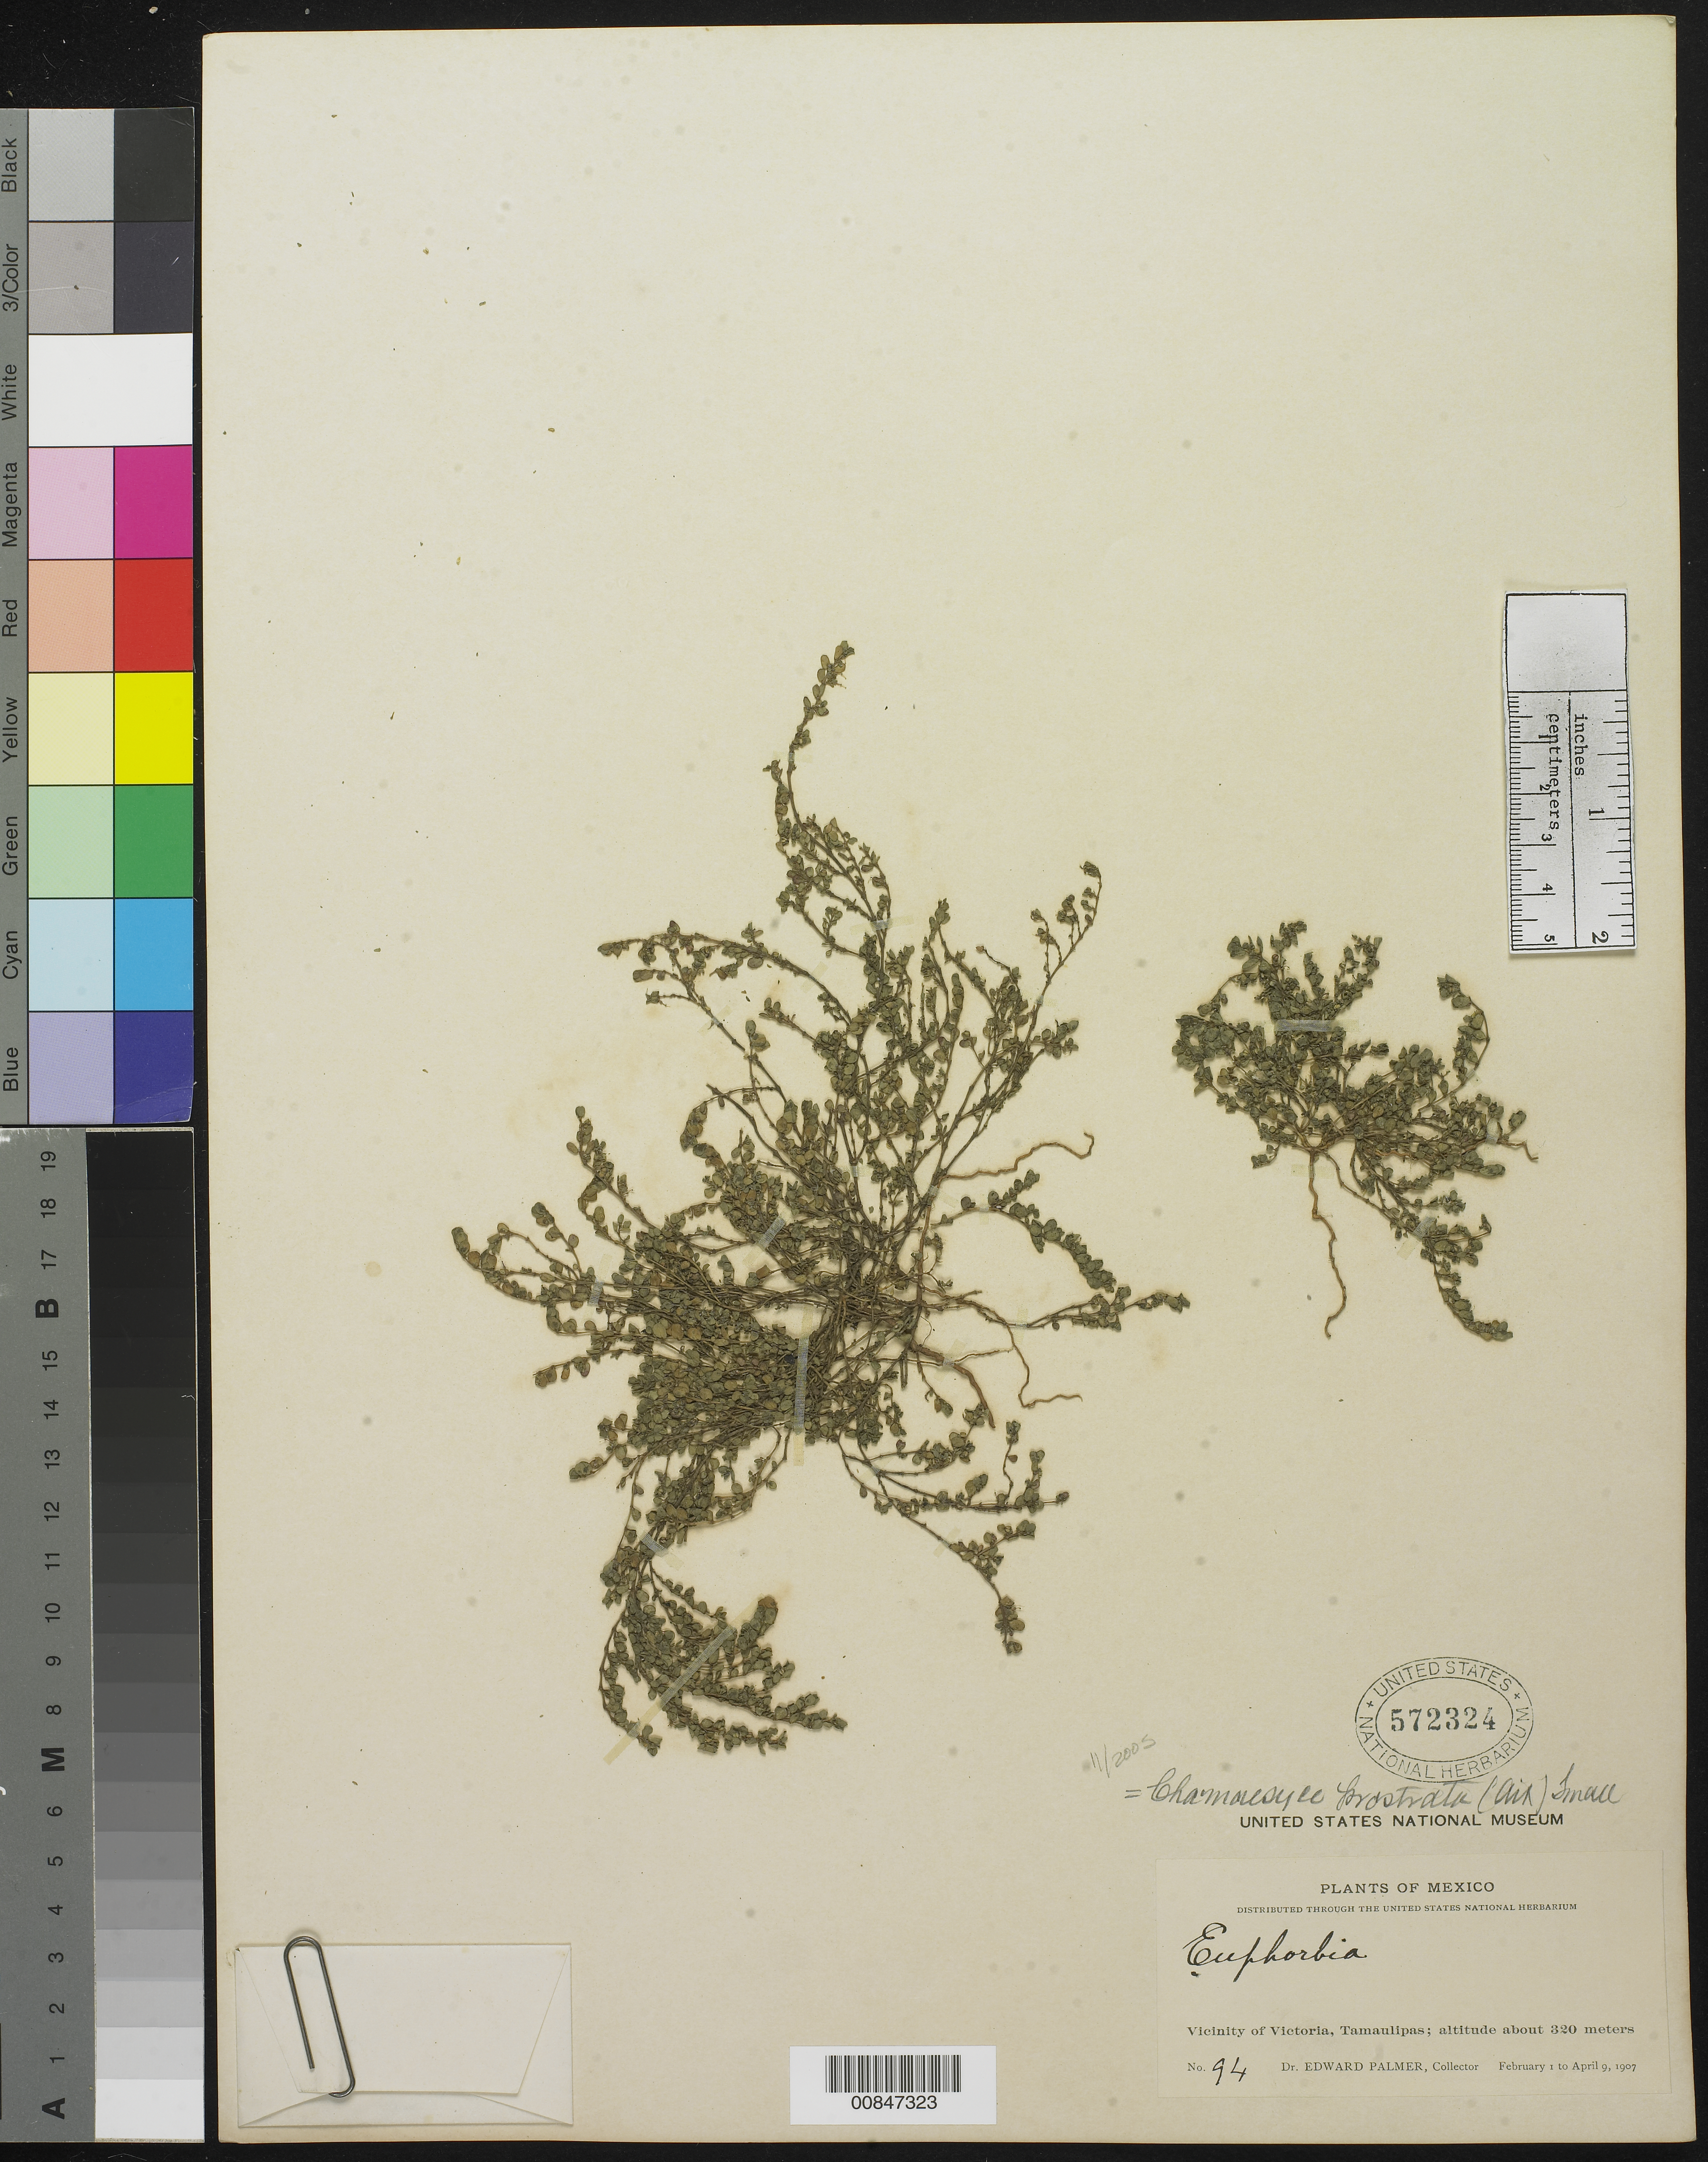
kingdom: Plantae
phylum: Tracheophyta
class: Magnoliopsida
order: Malpighiales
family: Euphorbiaceae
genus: Euphorbia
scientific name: Euphorbia prostrata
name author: Aiton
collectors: E. Palmer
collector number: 94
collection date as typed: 01 Feb 1907 to 09 Apr 1907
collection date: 1907-02-01/1907-04-09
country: Mexico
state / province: Tamaulipas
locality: Vicinity of Victoria.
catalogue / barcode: US 572324